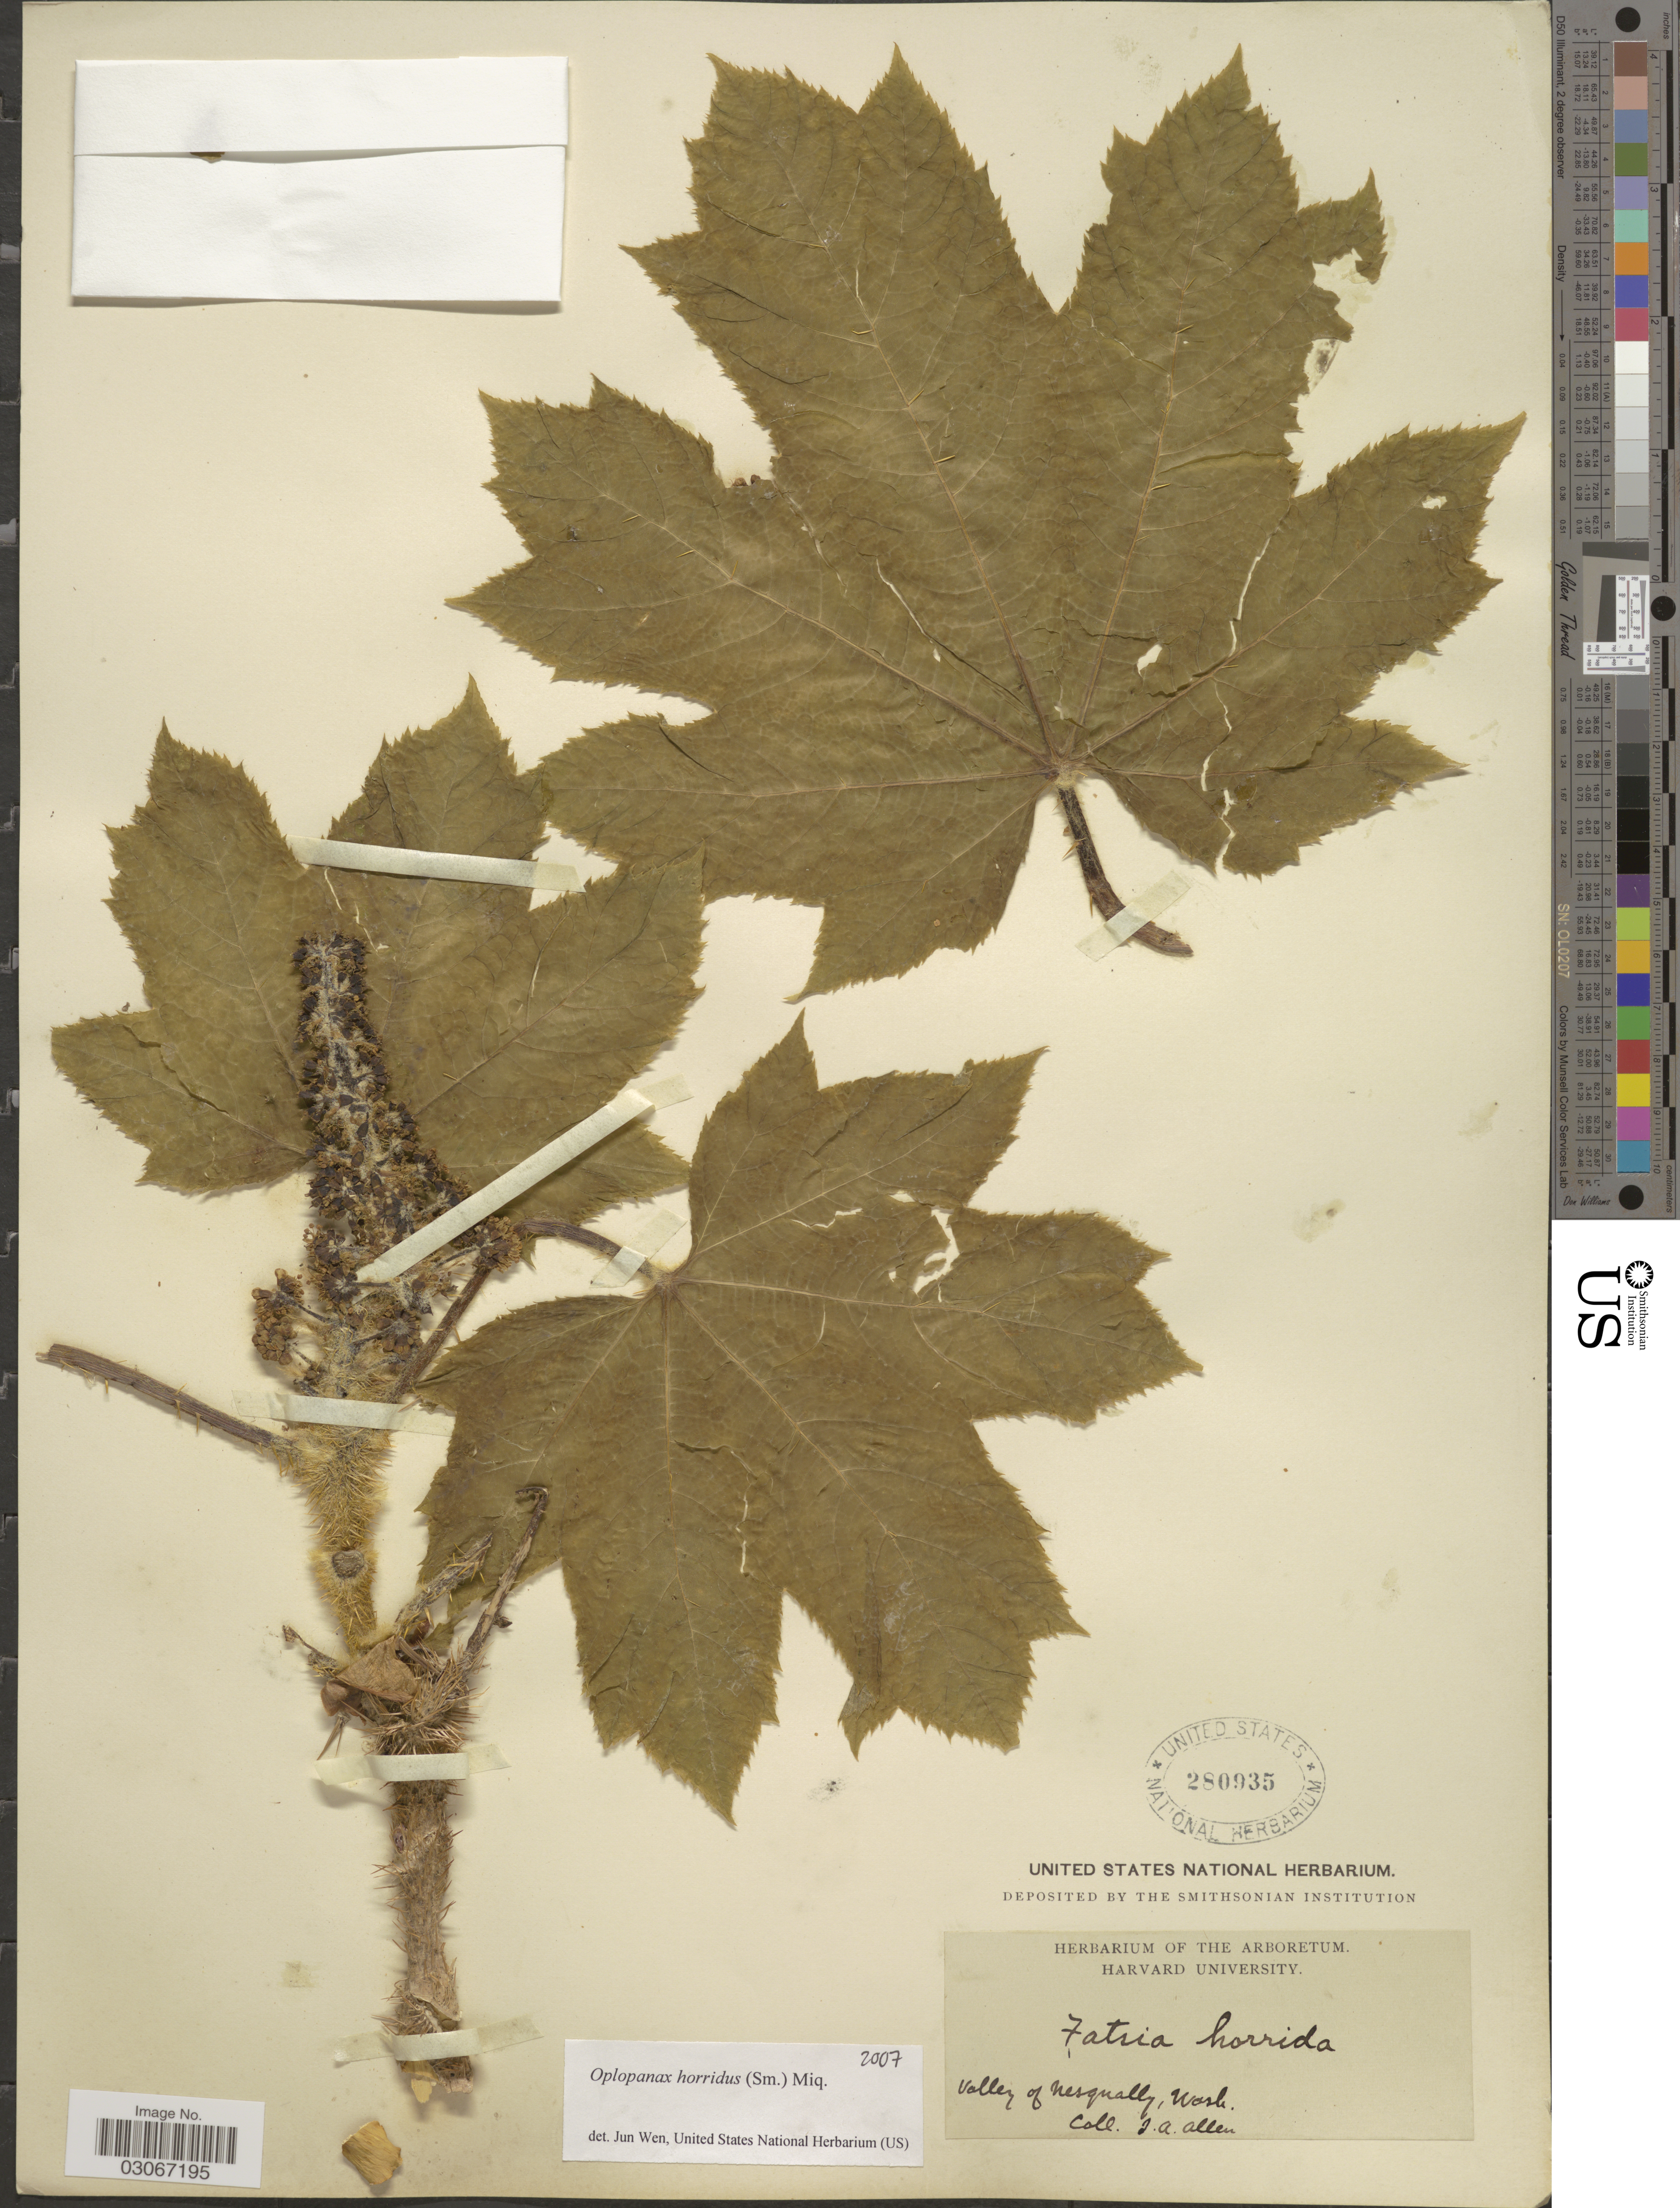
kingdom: Plantae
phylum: Tracheophyta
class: Magnoliopsida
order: Apiales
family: Apiaceae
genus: Opopanax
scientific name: Opopanax horridus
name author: Miq. ex Dippel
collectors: J. Allen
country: United States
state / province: Washington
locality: Valley of Nesqually, Wash.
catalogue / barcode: US 280935